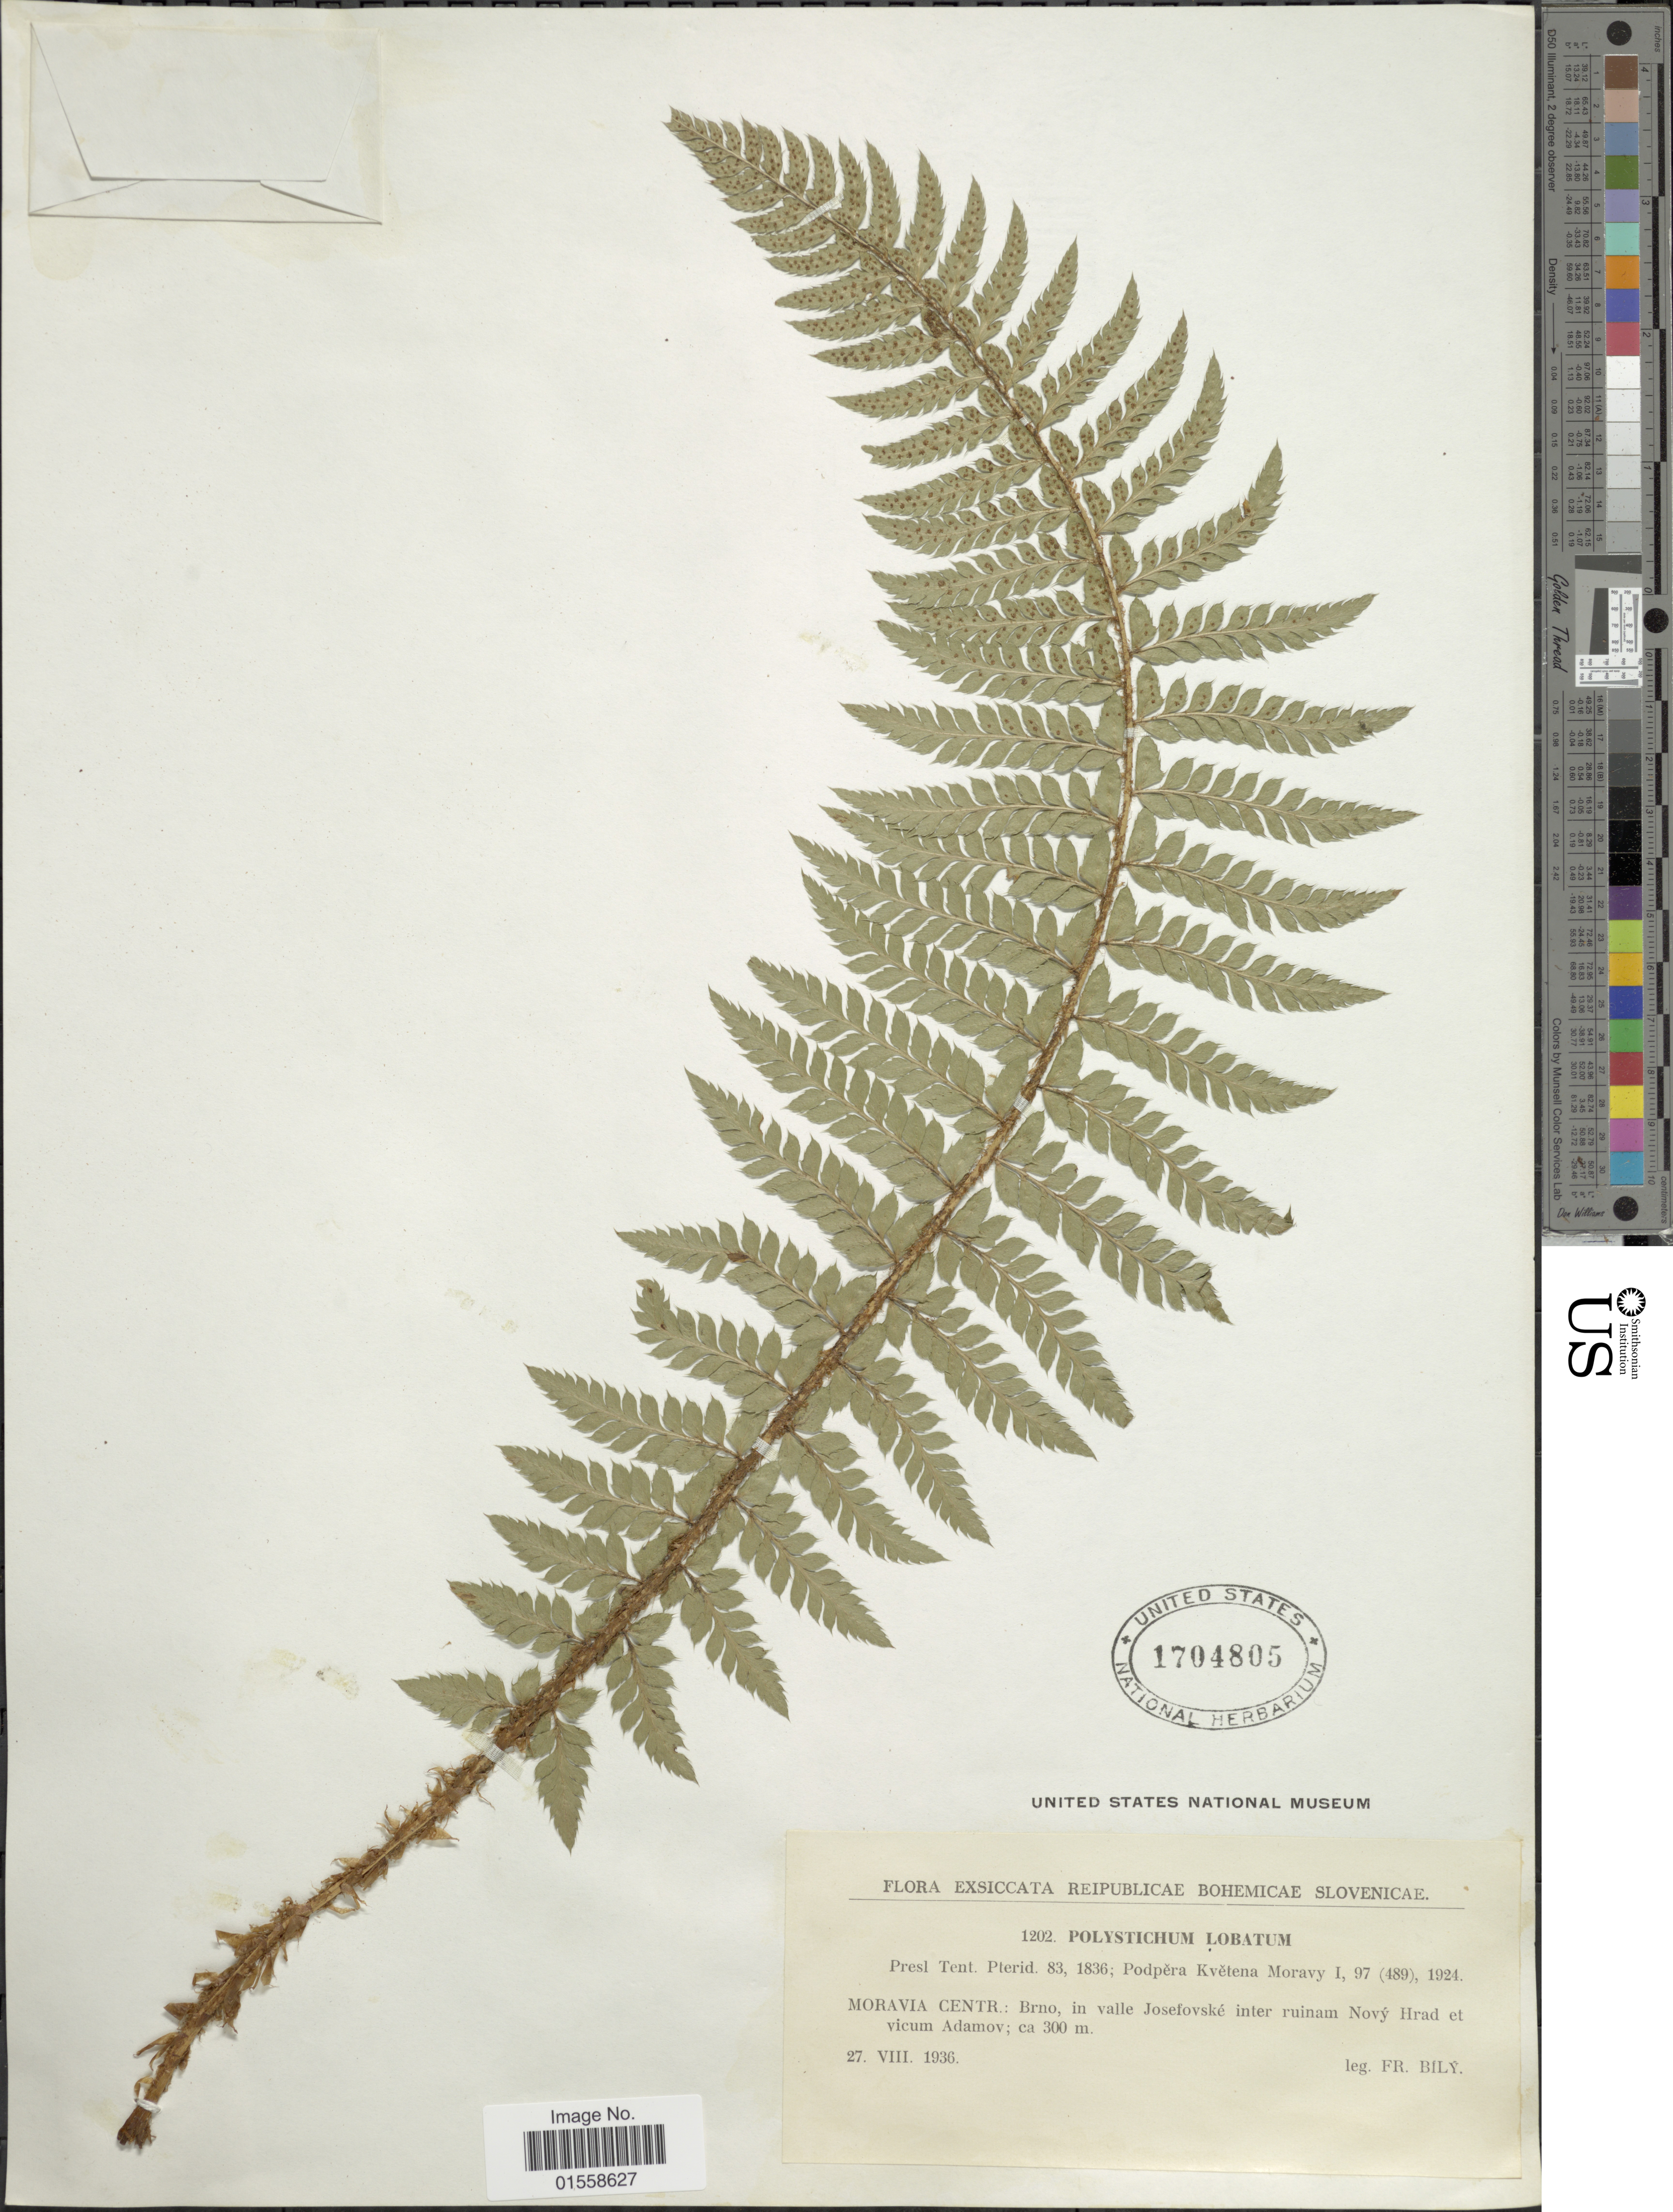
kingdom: Plantae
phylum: Tracheophyta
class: Polypodiopsida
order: Polypodiales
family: Dryopteridaceae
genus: Polystichum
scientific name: Polystichum aculeatum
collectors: F. Bily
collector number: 1202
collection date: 1936-08-27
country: Czechia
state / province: South Moravian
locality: Reipublicae Bohemicae Slovenicae, Moravia Centr.: Brno, in vale Josefovske inter ruinam Novy Hrad et vicum Adamov.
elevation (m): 300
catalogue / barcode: US 1704805